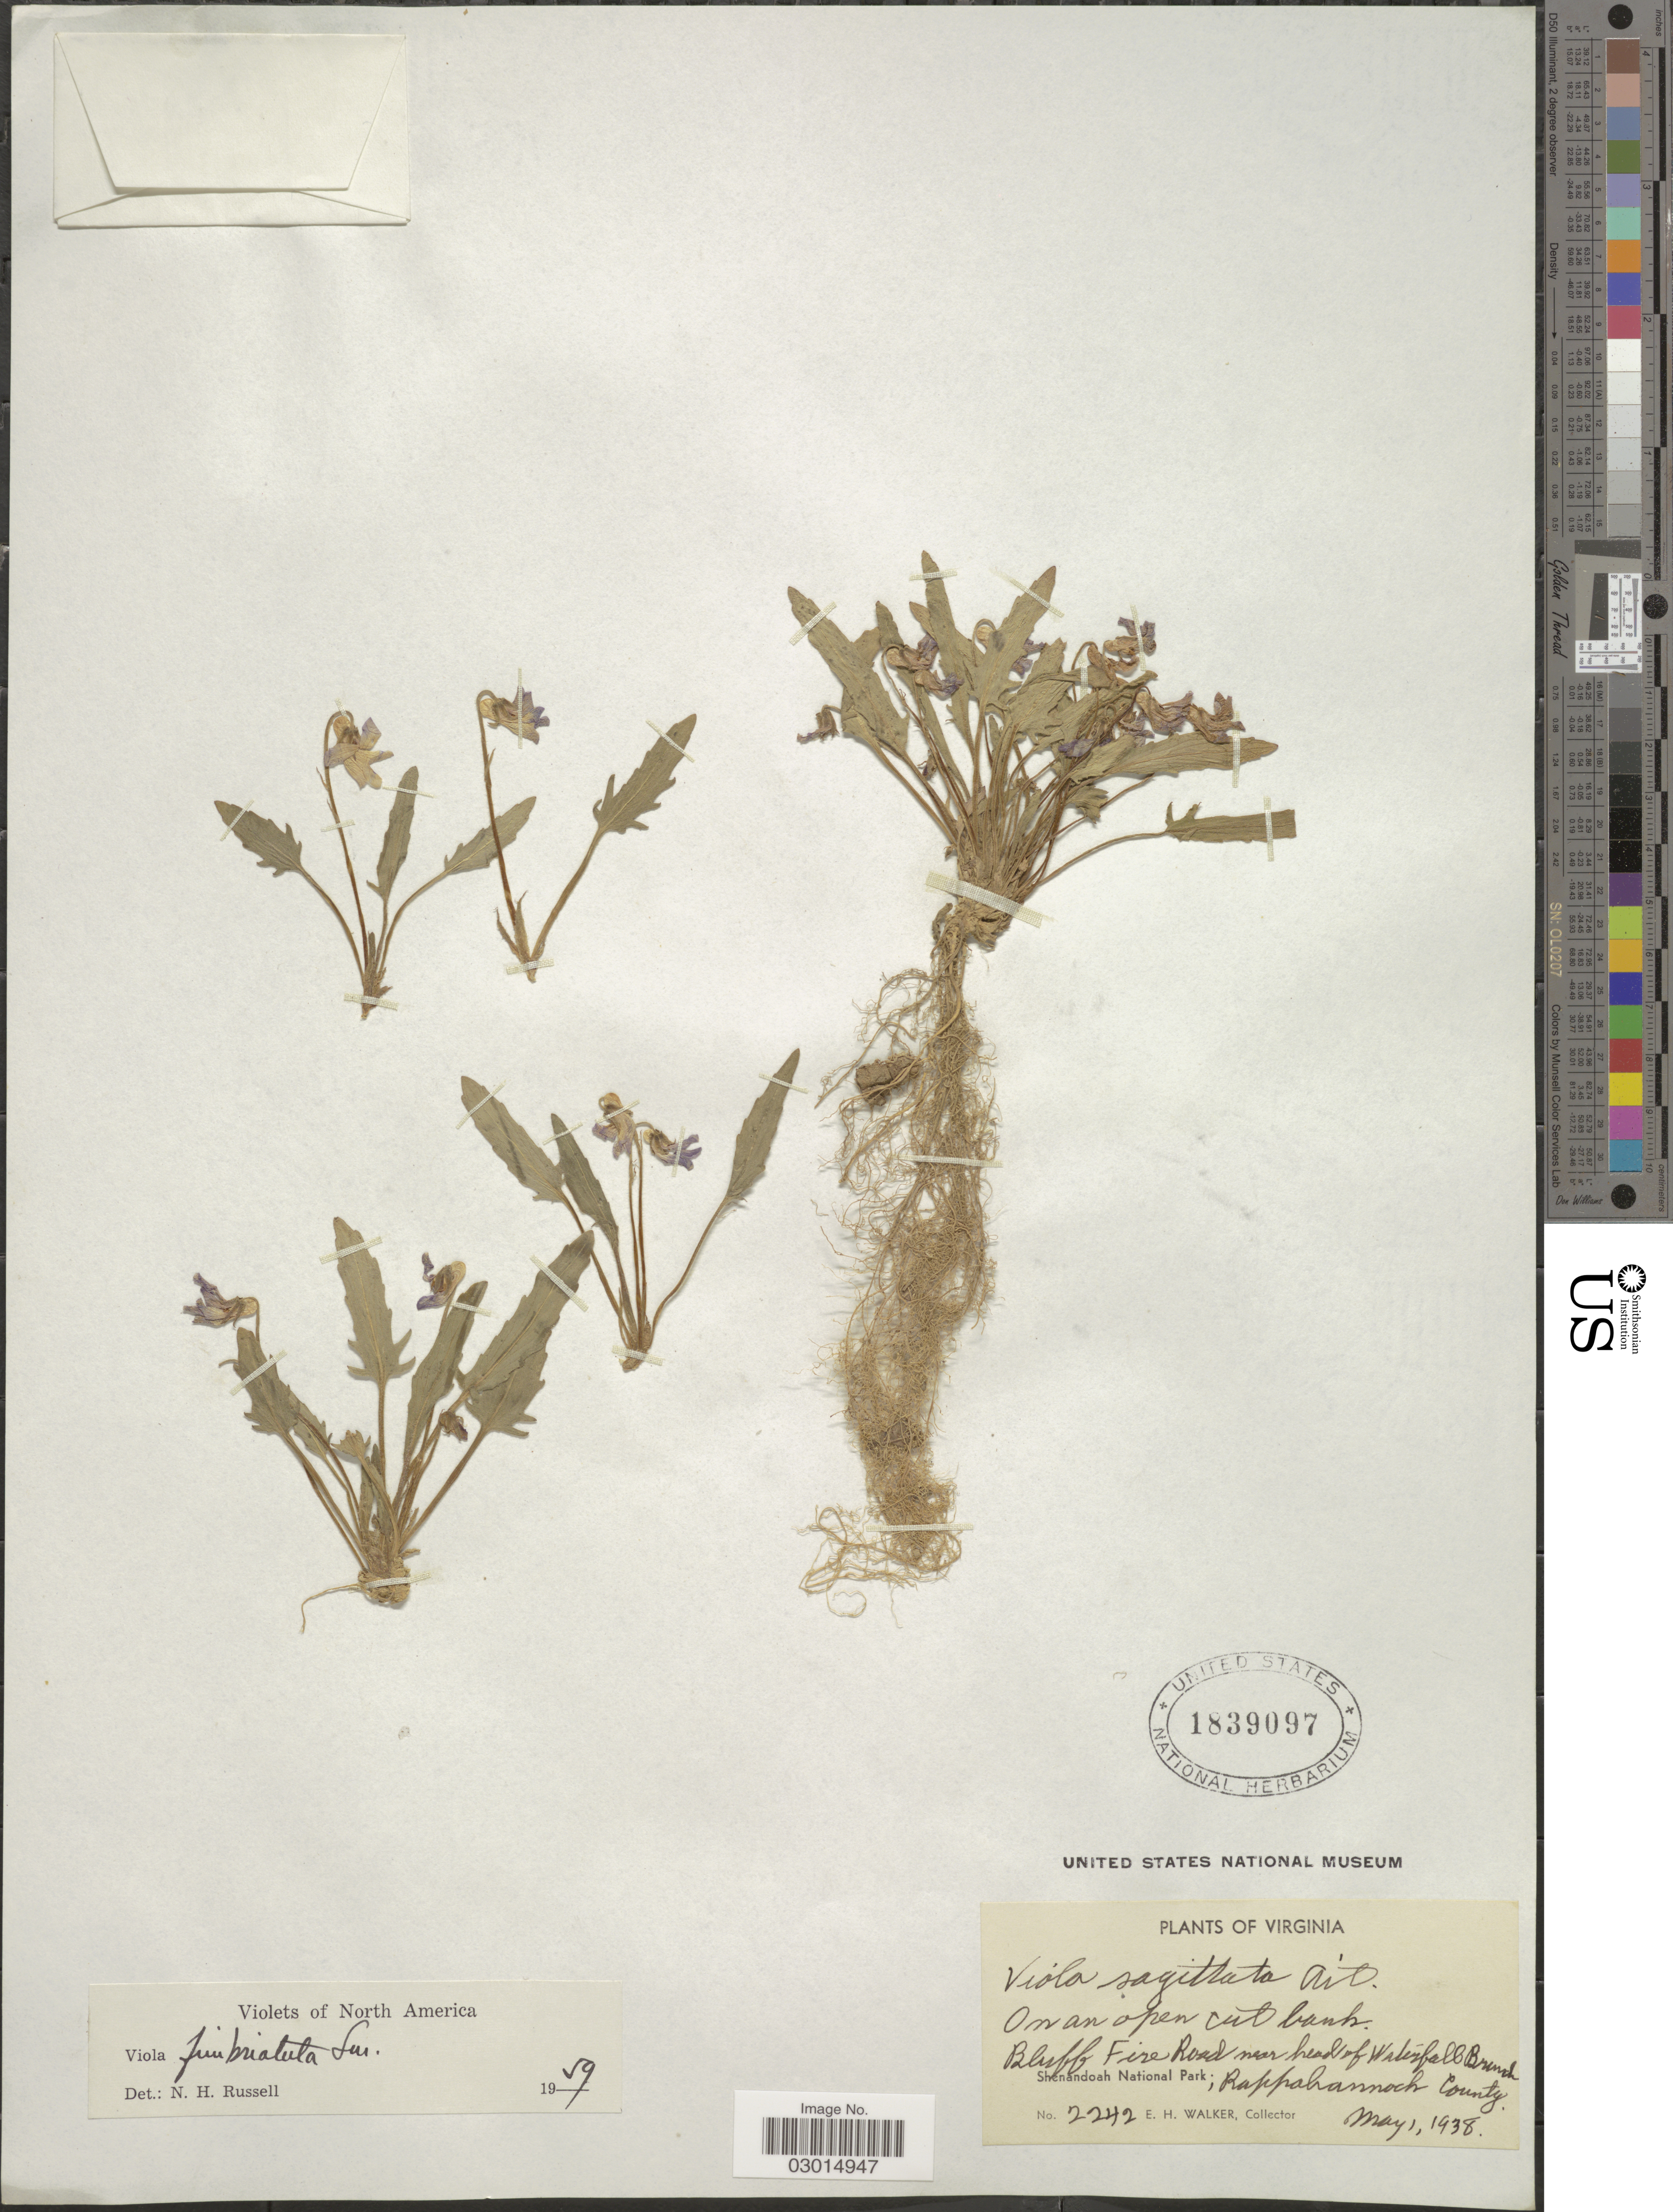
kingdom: Plantae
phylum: Tracheophyta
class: Magnoliopsida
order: Malpighiales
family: Violaceae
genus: Viola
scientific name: Viola fimbriatula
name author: Small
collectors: E. H. Walker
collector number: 2242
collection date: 1938-05-01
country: United States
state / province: Virginia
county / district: Rappahannock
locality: Bluff Fire Road near head of Waterfall Branch, Rappahannock County. Shenandoah National Park.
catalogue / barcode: US 1839097